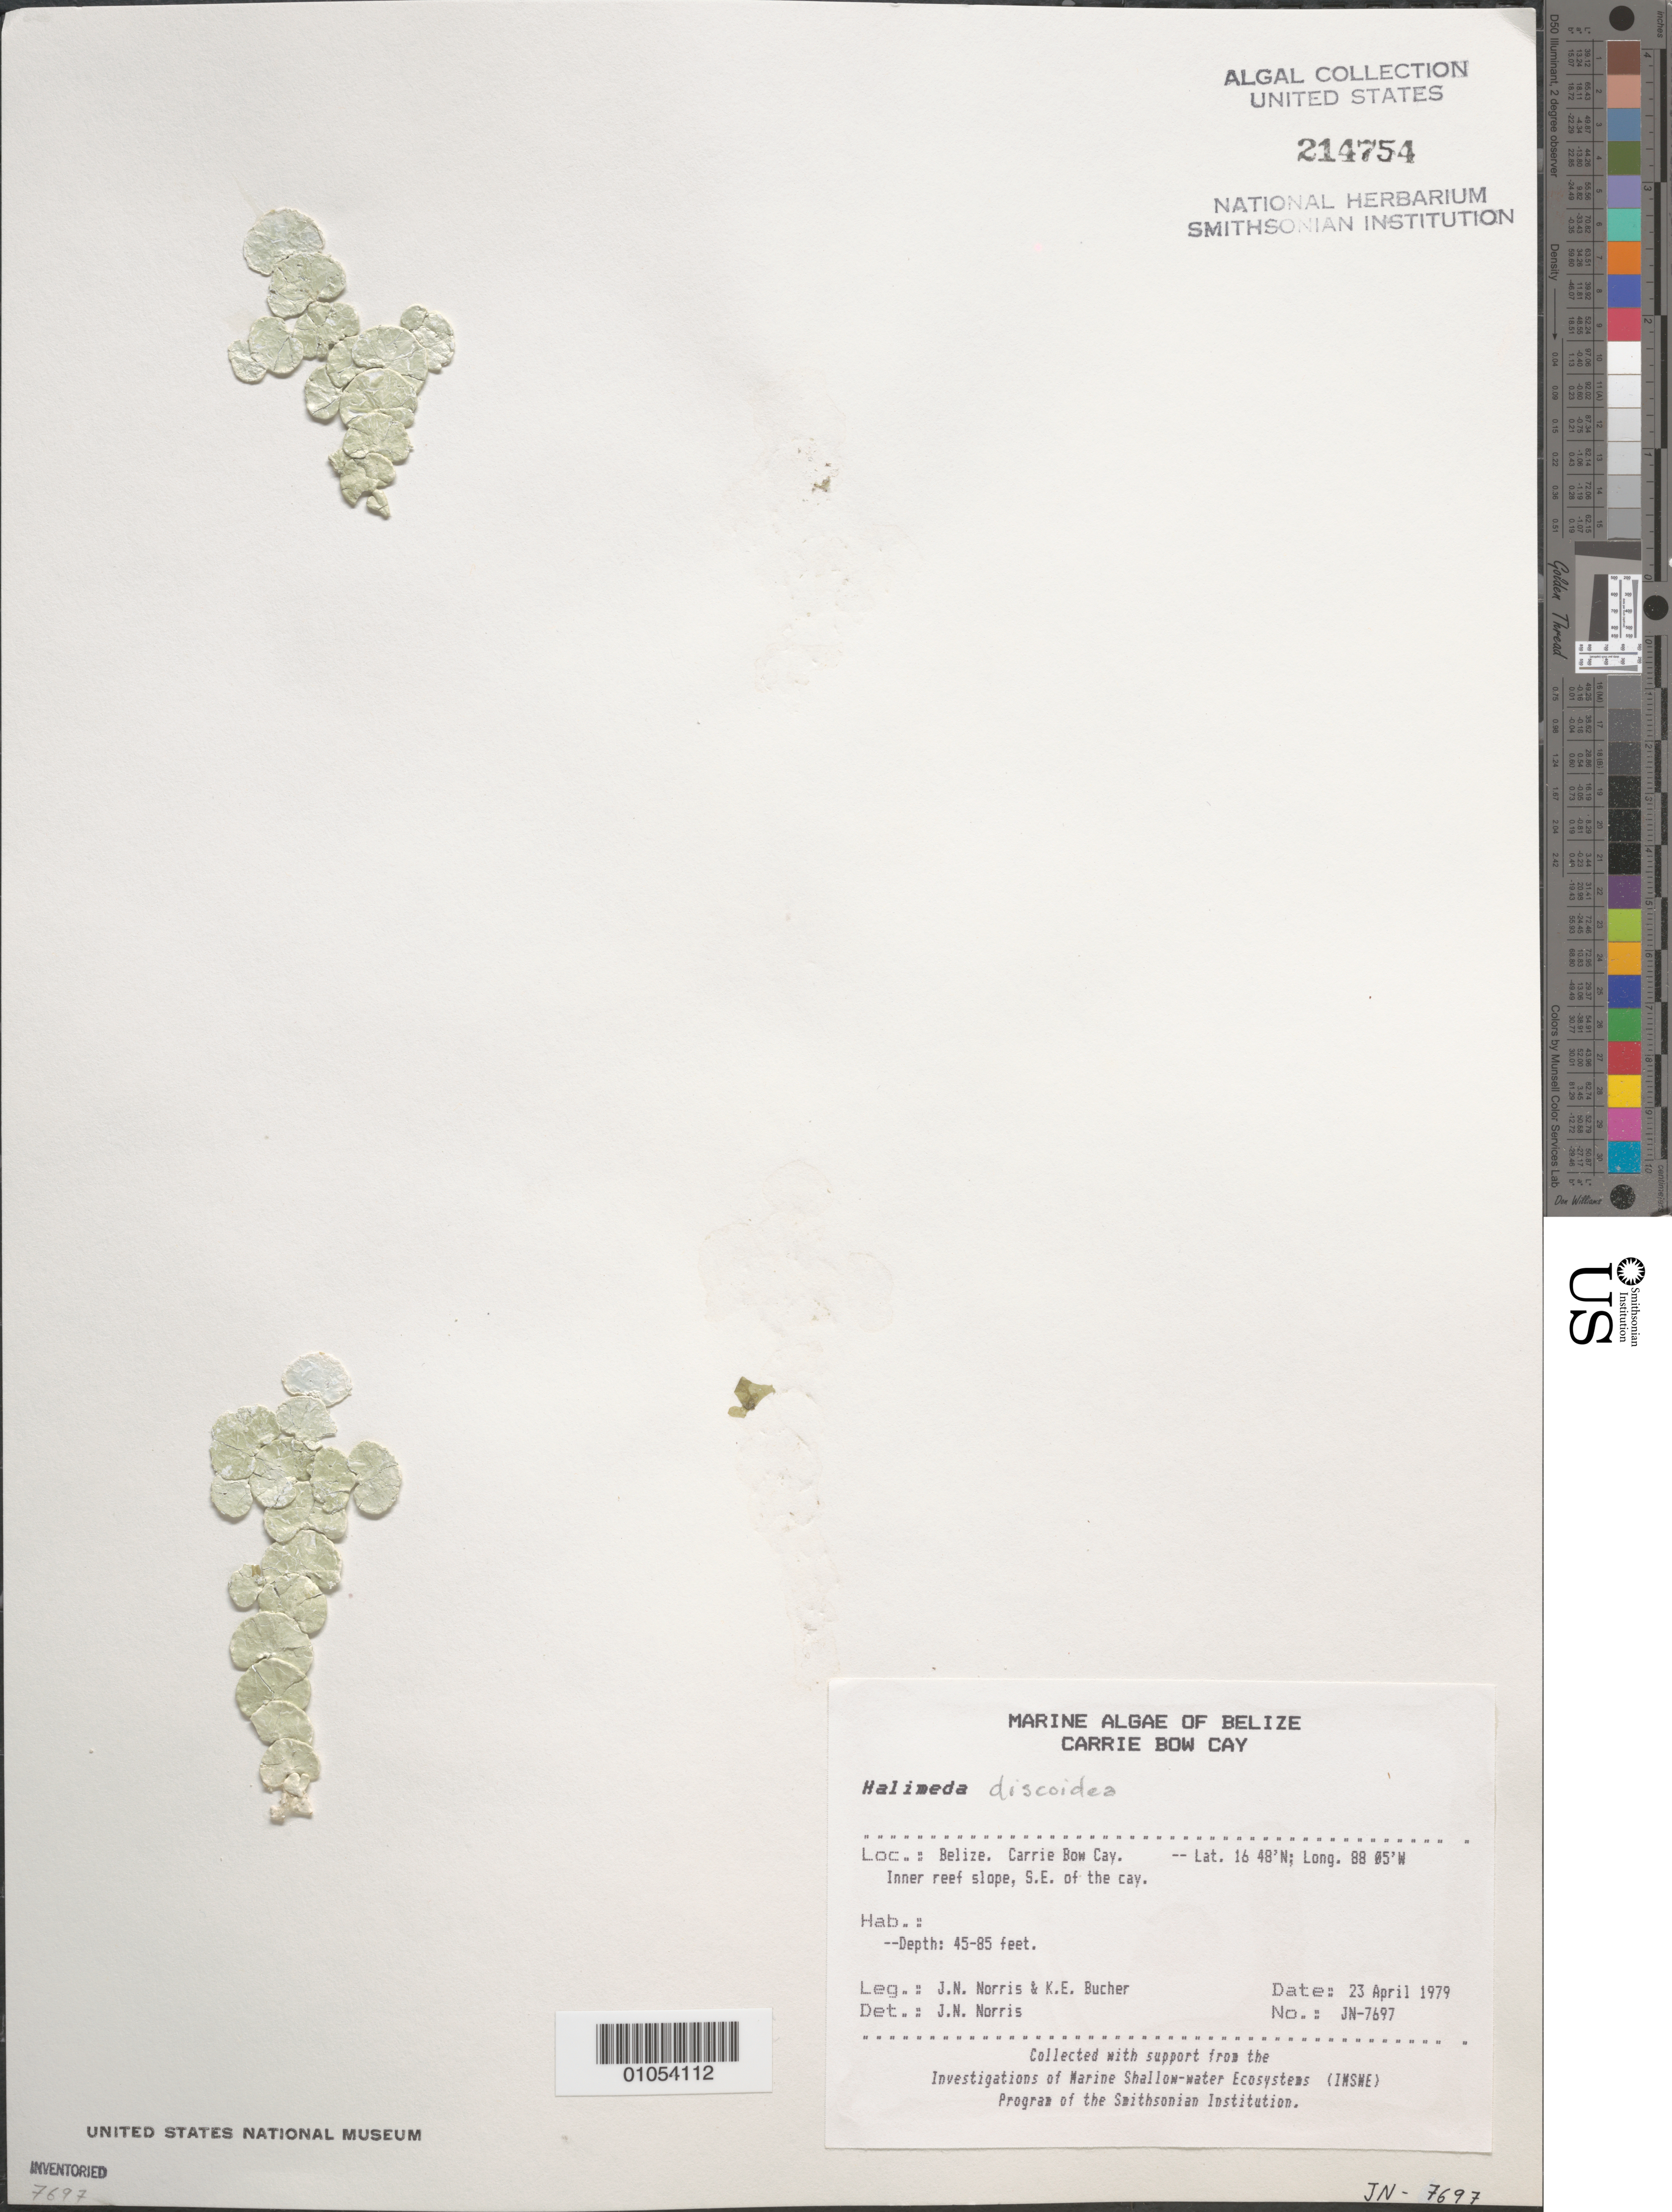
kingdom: Plantae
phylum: Chlorophyta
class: Ulvophyceae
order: Bryopsidales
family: Halimedaceae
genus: Halimeda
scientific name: Halimeda discoidea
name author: Decne.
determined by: Norris, James N.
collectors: J. N. Norris & K. E. Bucher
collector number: JN-7697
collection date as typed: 23 Apr 1979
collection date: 1979-04-23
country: Belize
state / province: Stann Creek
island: Carrie Bow Cay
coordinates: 16 48'N, 88 05'W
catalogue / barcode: US 214754